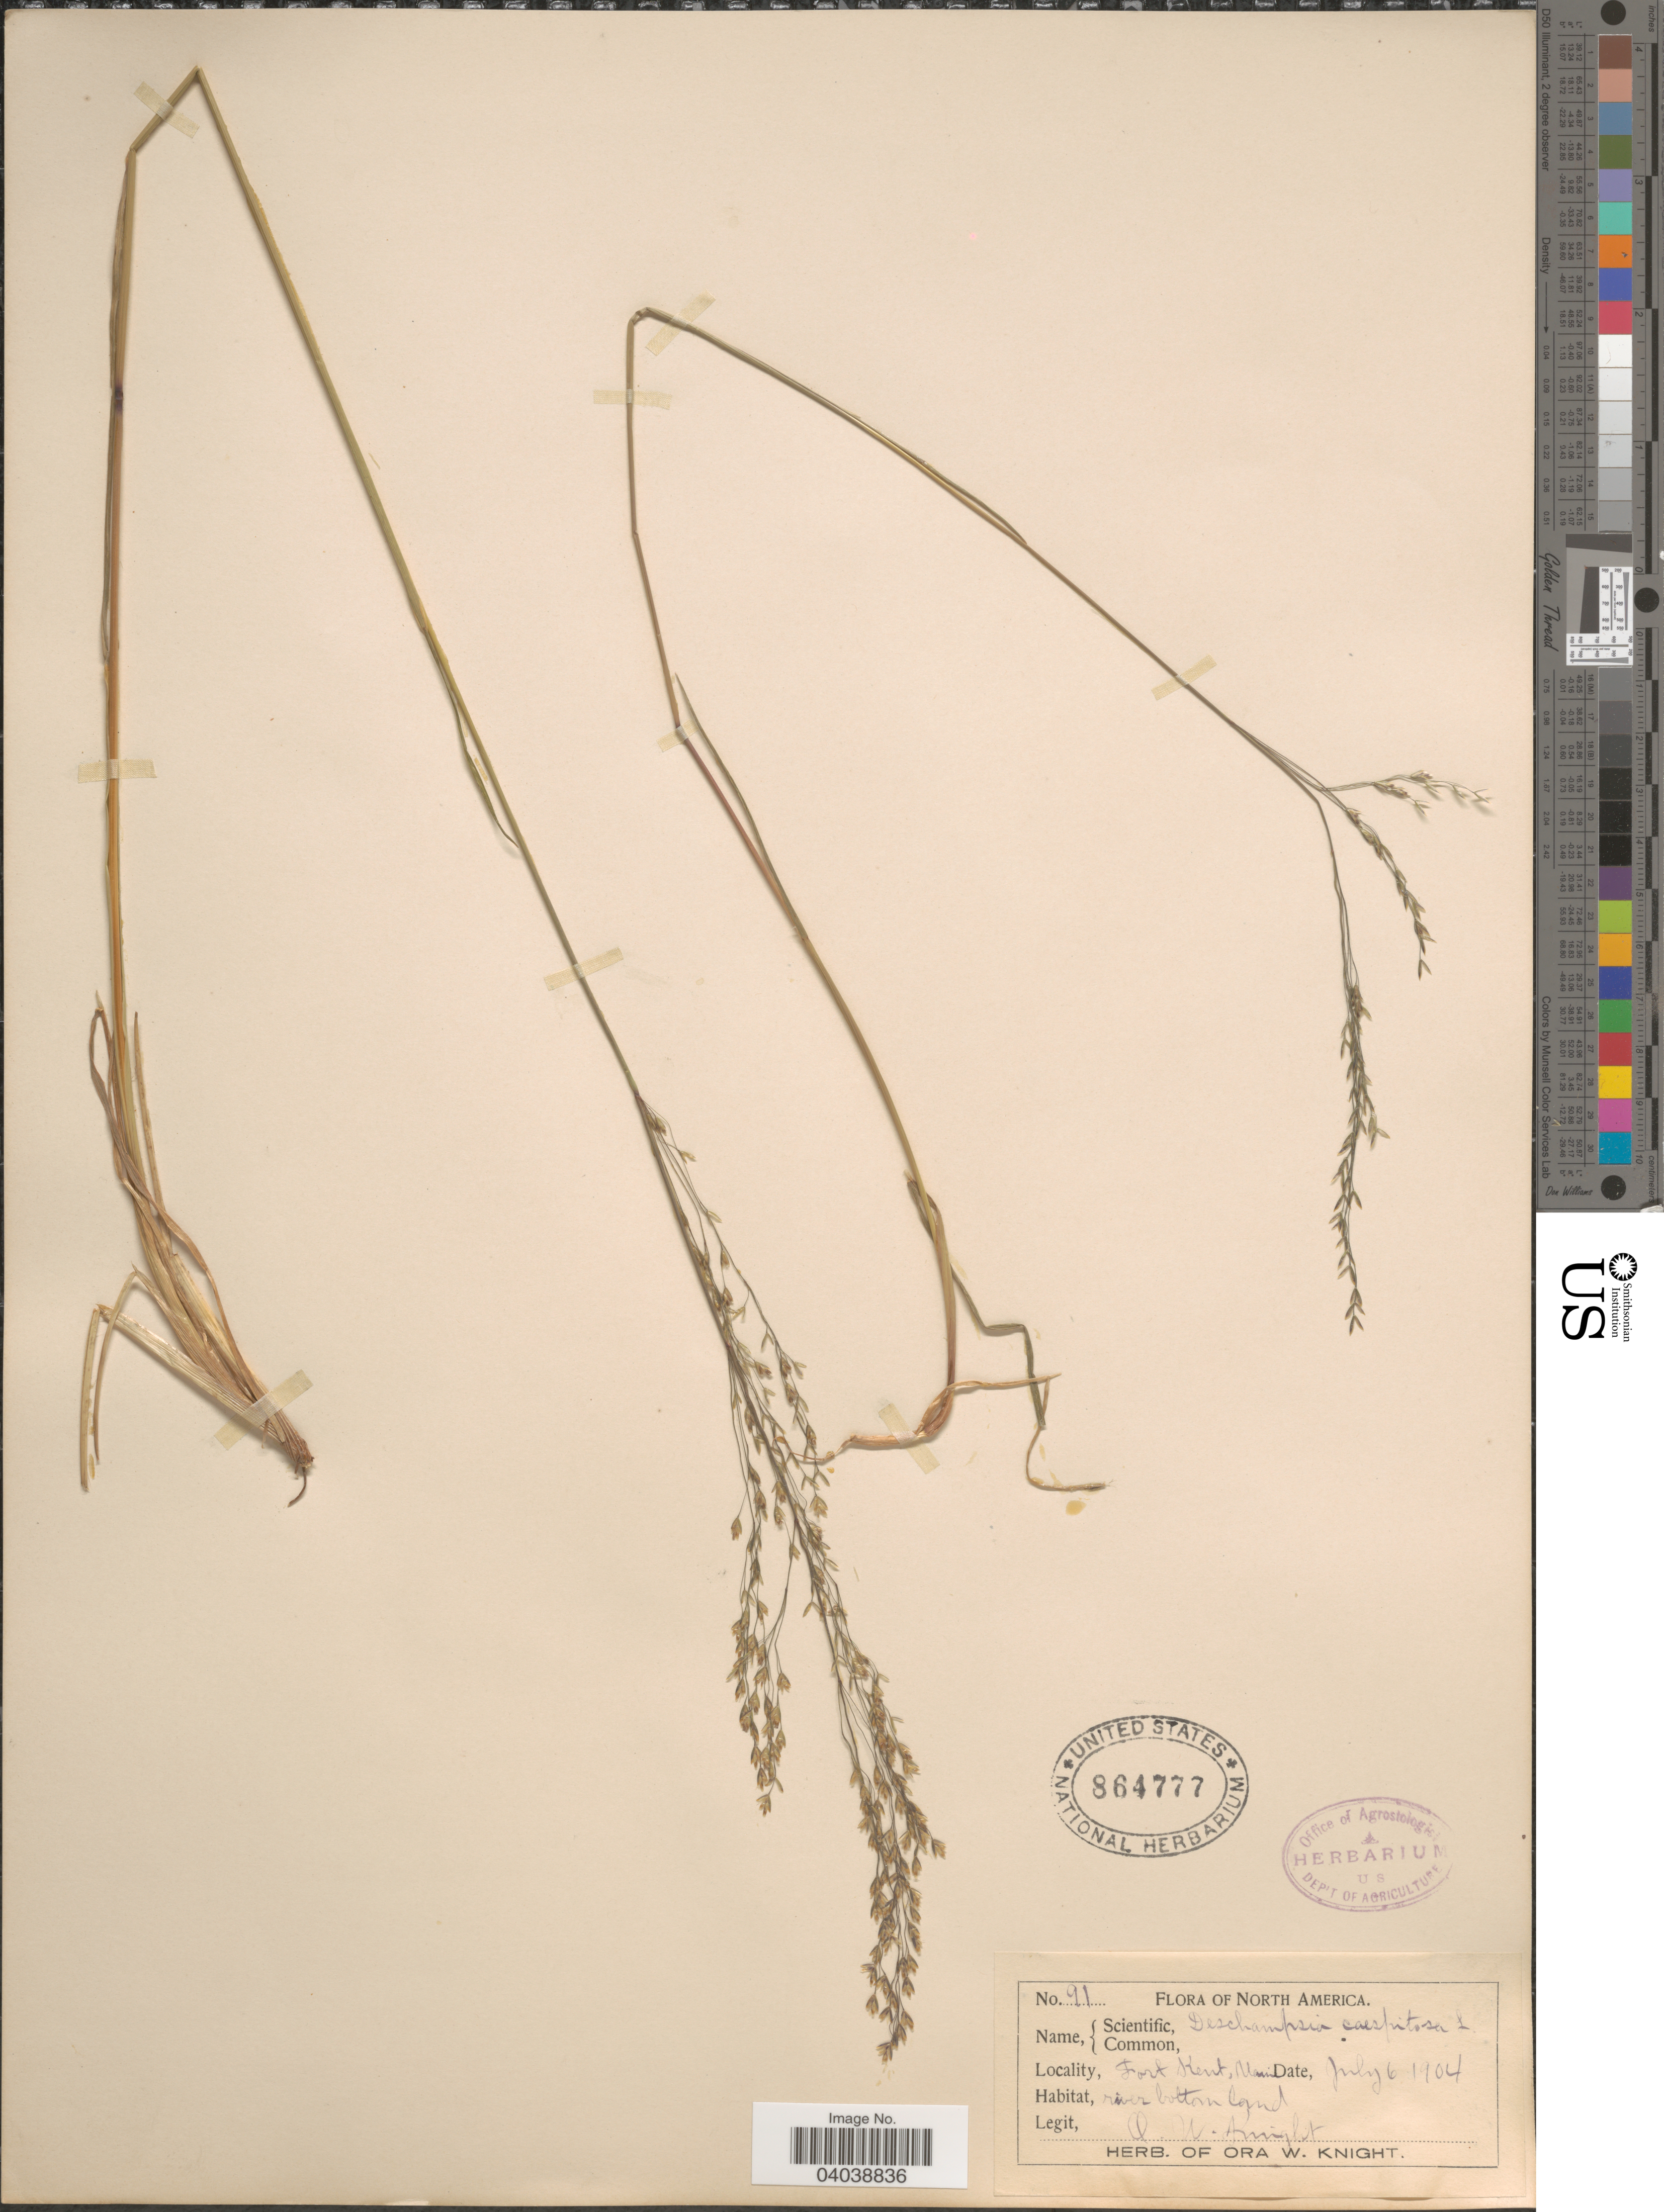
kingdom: Plantae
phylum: Tracheophyta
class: Liliopsida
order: Poales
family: Poaceae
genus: Deschampsia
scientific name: Deschampsia cespitosa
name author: (L.) P. Beauv.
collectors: O. Knight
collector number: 91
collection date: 1904-07-06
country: United States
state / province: Maine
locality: Fort Kent. River bottom land.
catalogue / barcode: US 864777